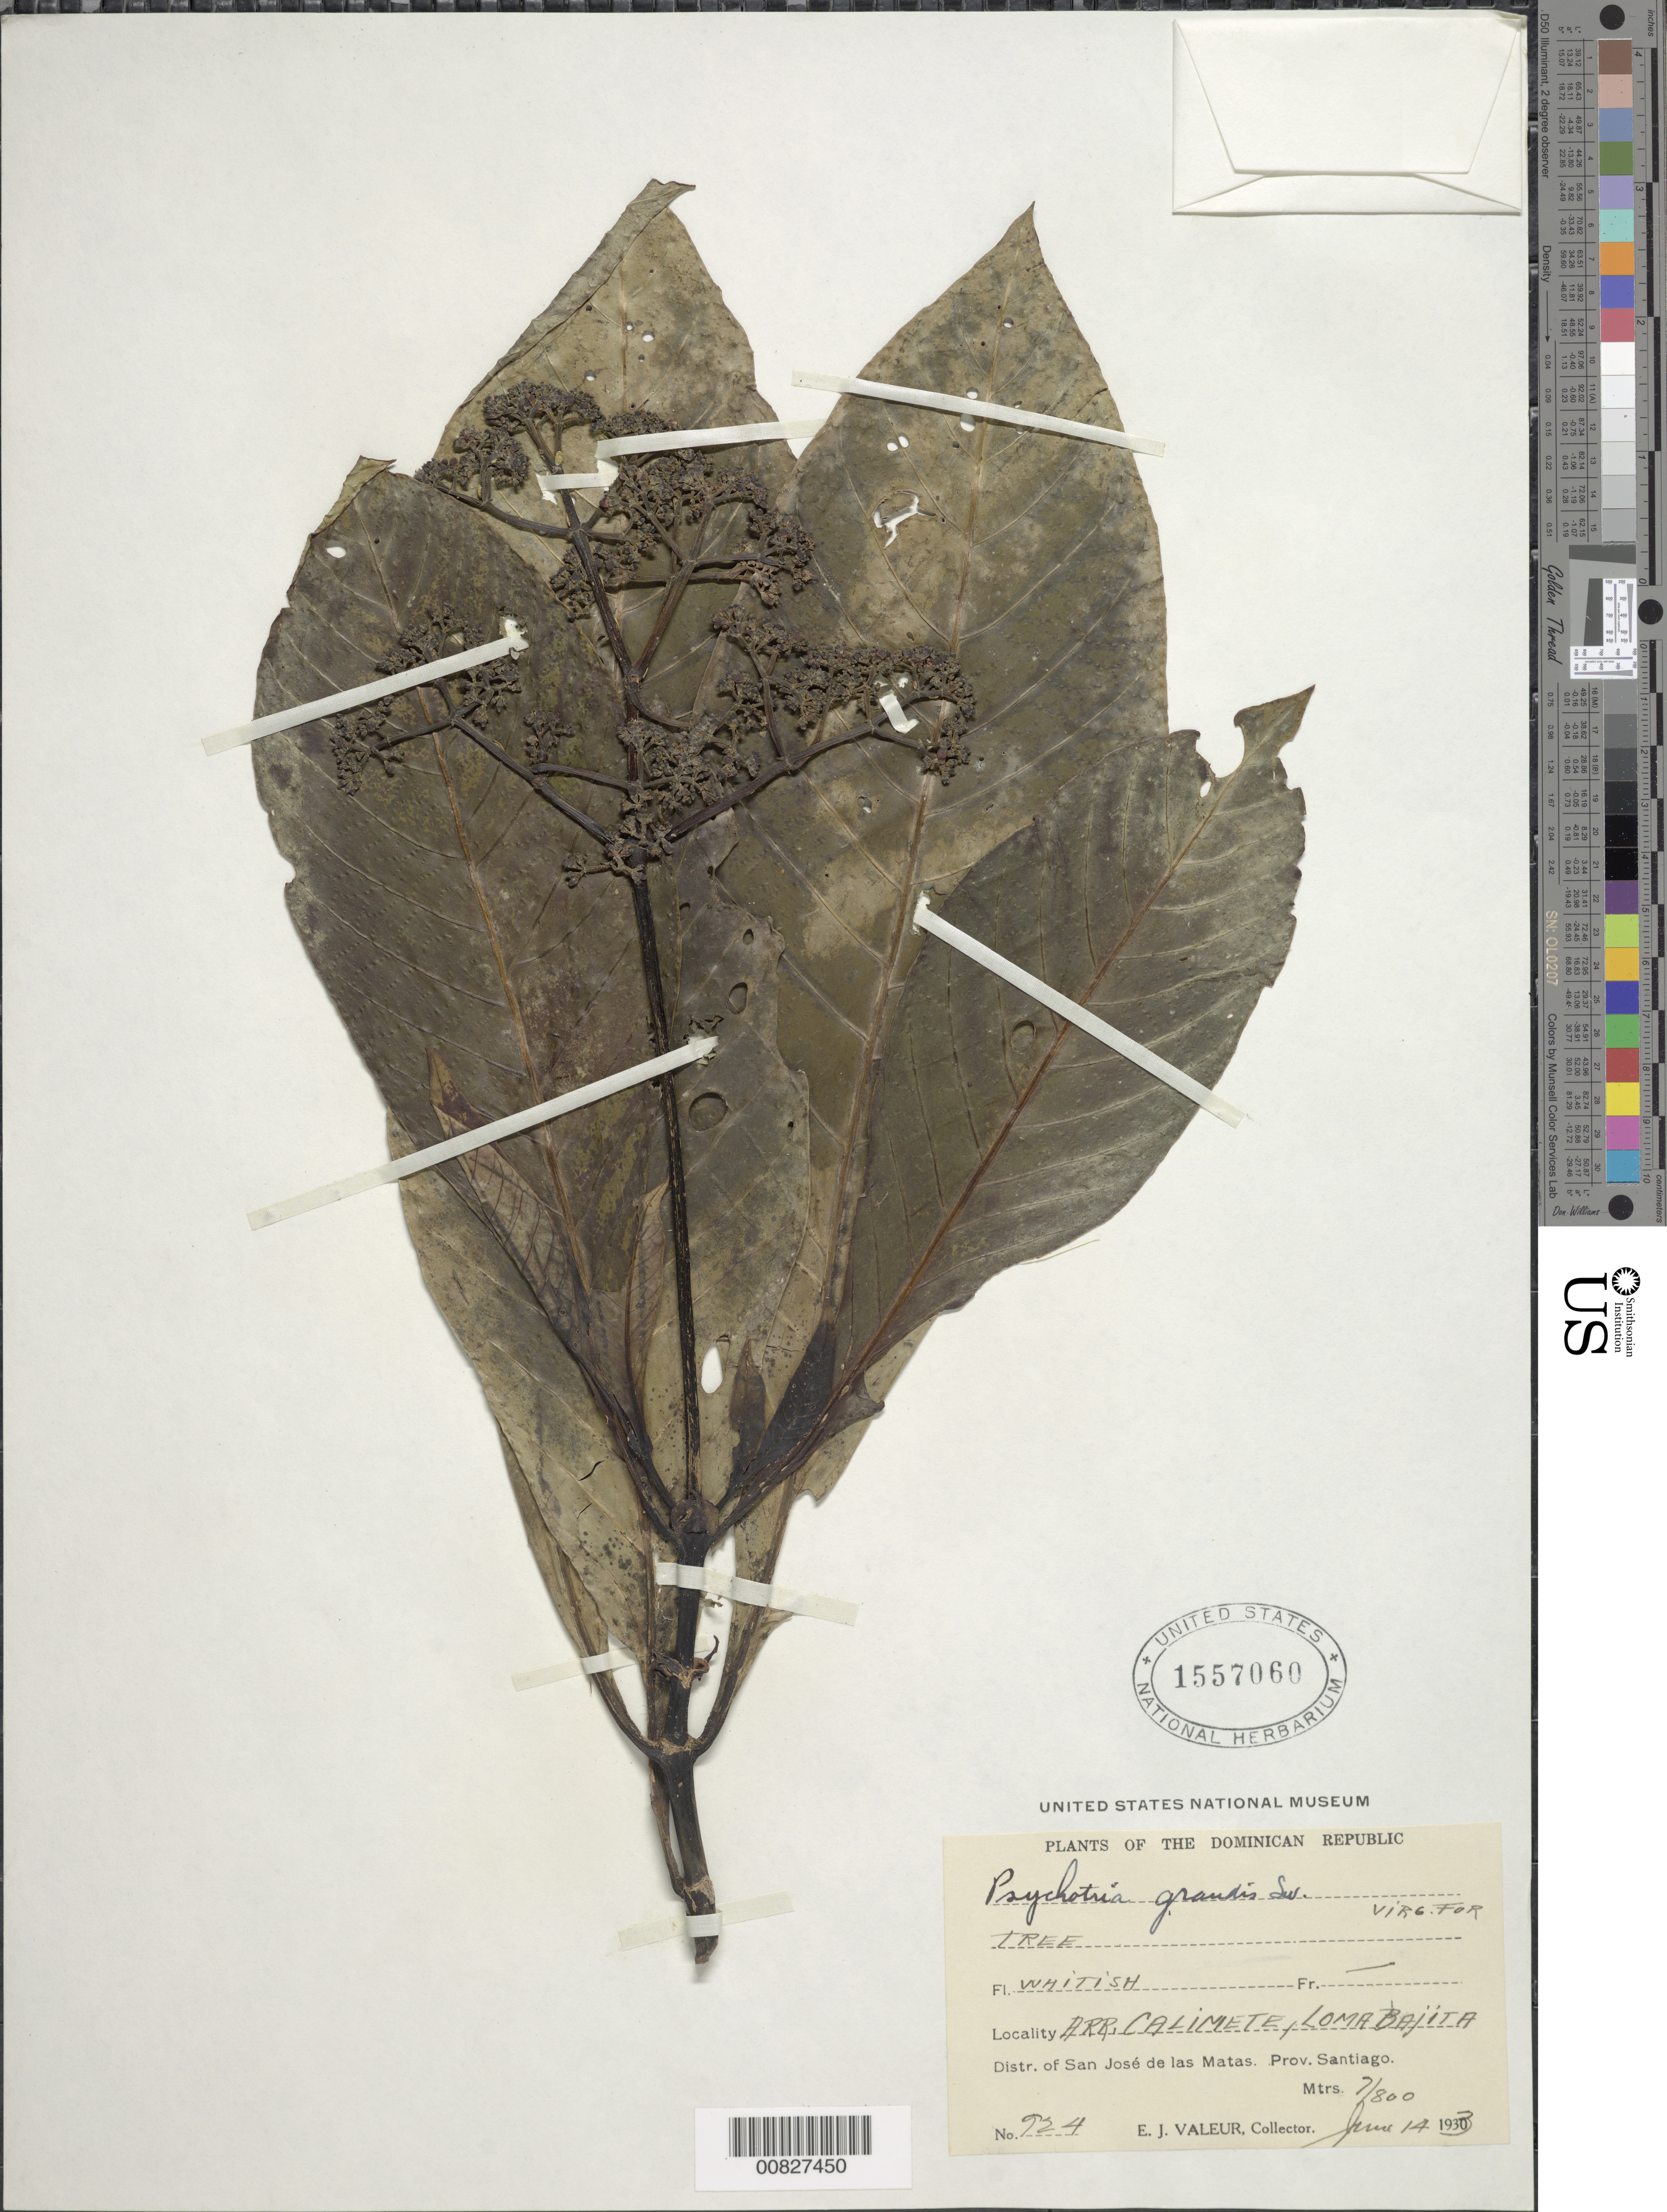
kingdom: Plantae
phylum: Tracheophyta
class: Magnoliopsida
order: Gentianales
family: Rubiaceae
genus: Psychotria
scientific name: Psychotria grandis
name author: Sw.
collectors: E. Valeur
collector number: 924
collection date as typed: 14 Jun 1933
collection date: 1933-06-14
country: Dominican Republic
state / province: Santiago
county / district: San José de las Matas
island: Hispaniola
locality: Arroyo Calimete, Loma Bajita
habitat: Virgin forest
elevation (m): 700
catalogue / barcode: US 1557060